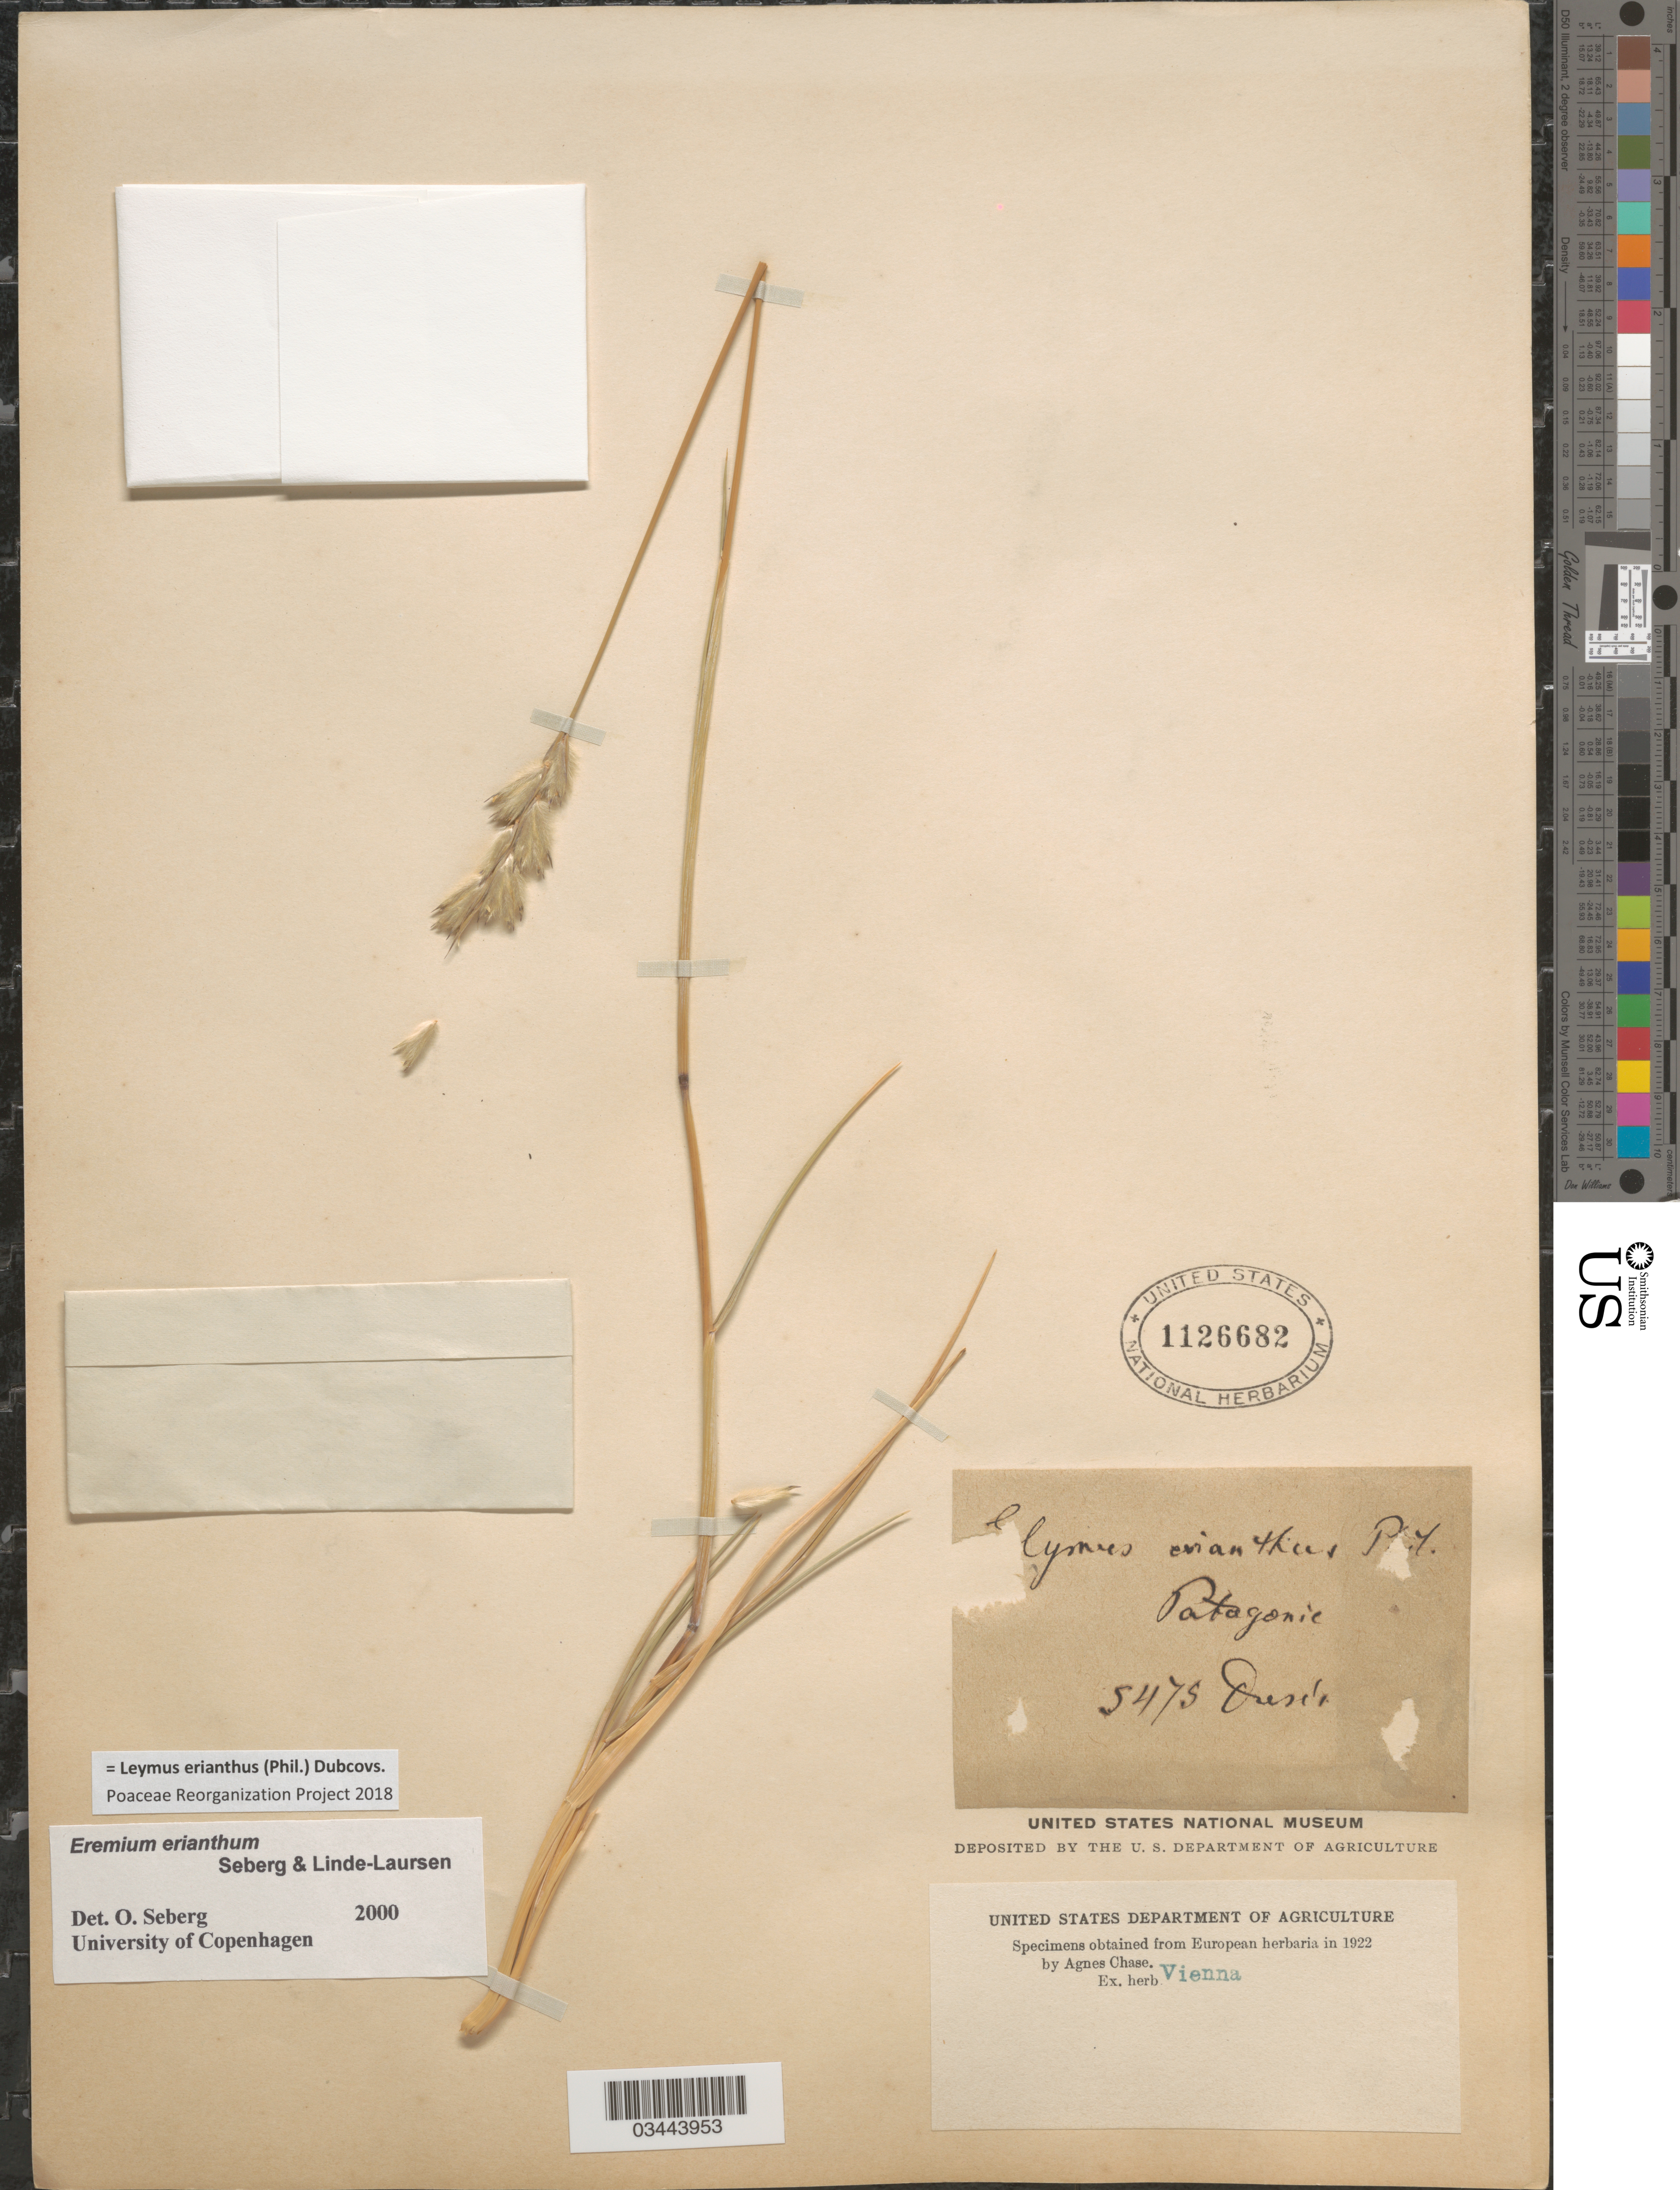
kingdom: Plantae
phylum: Tracheophyta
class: Liliopsida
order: Poales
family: Poaceae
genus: Leymus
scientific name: Leymus erianthus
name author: (Phil.) Dubcovsky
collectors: Dusen, --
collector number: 5475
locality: Patagonie.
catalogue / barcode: US 1126682